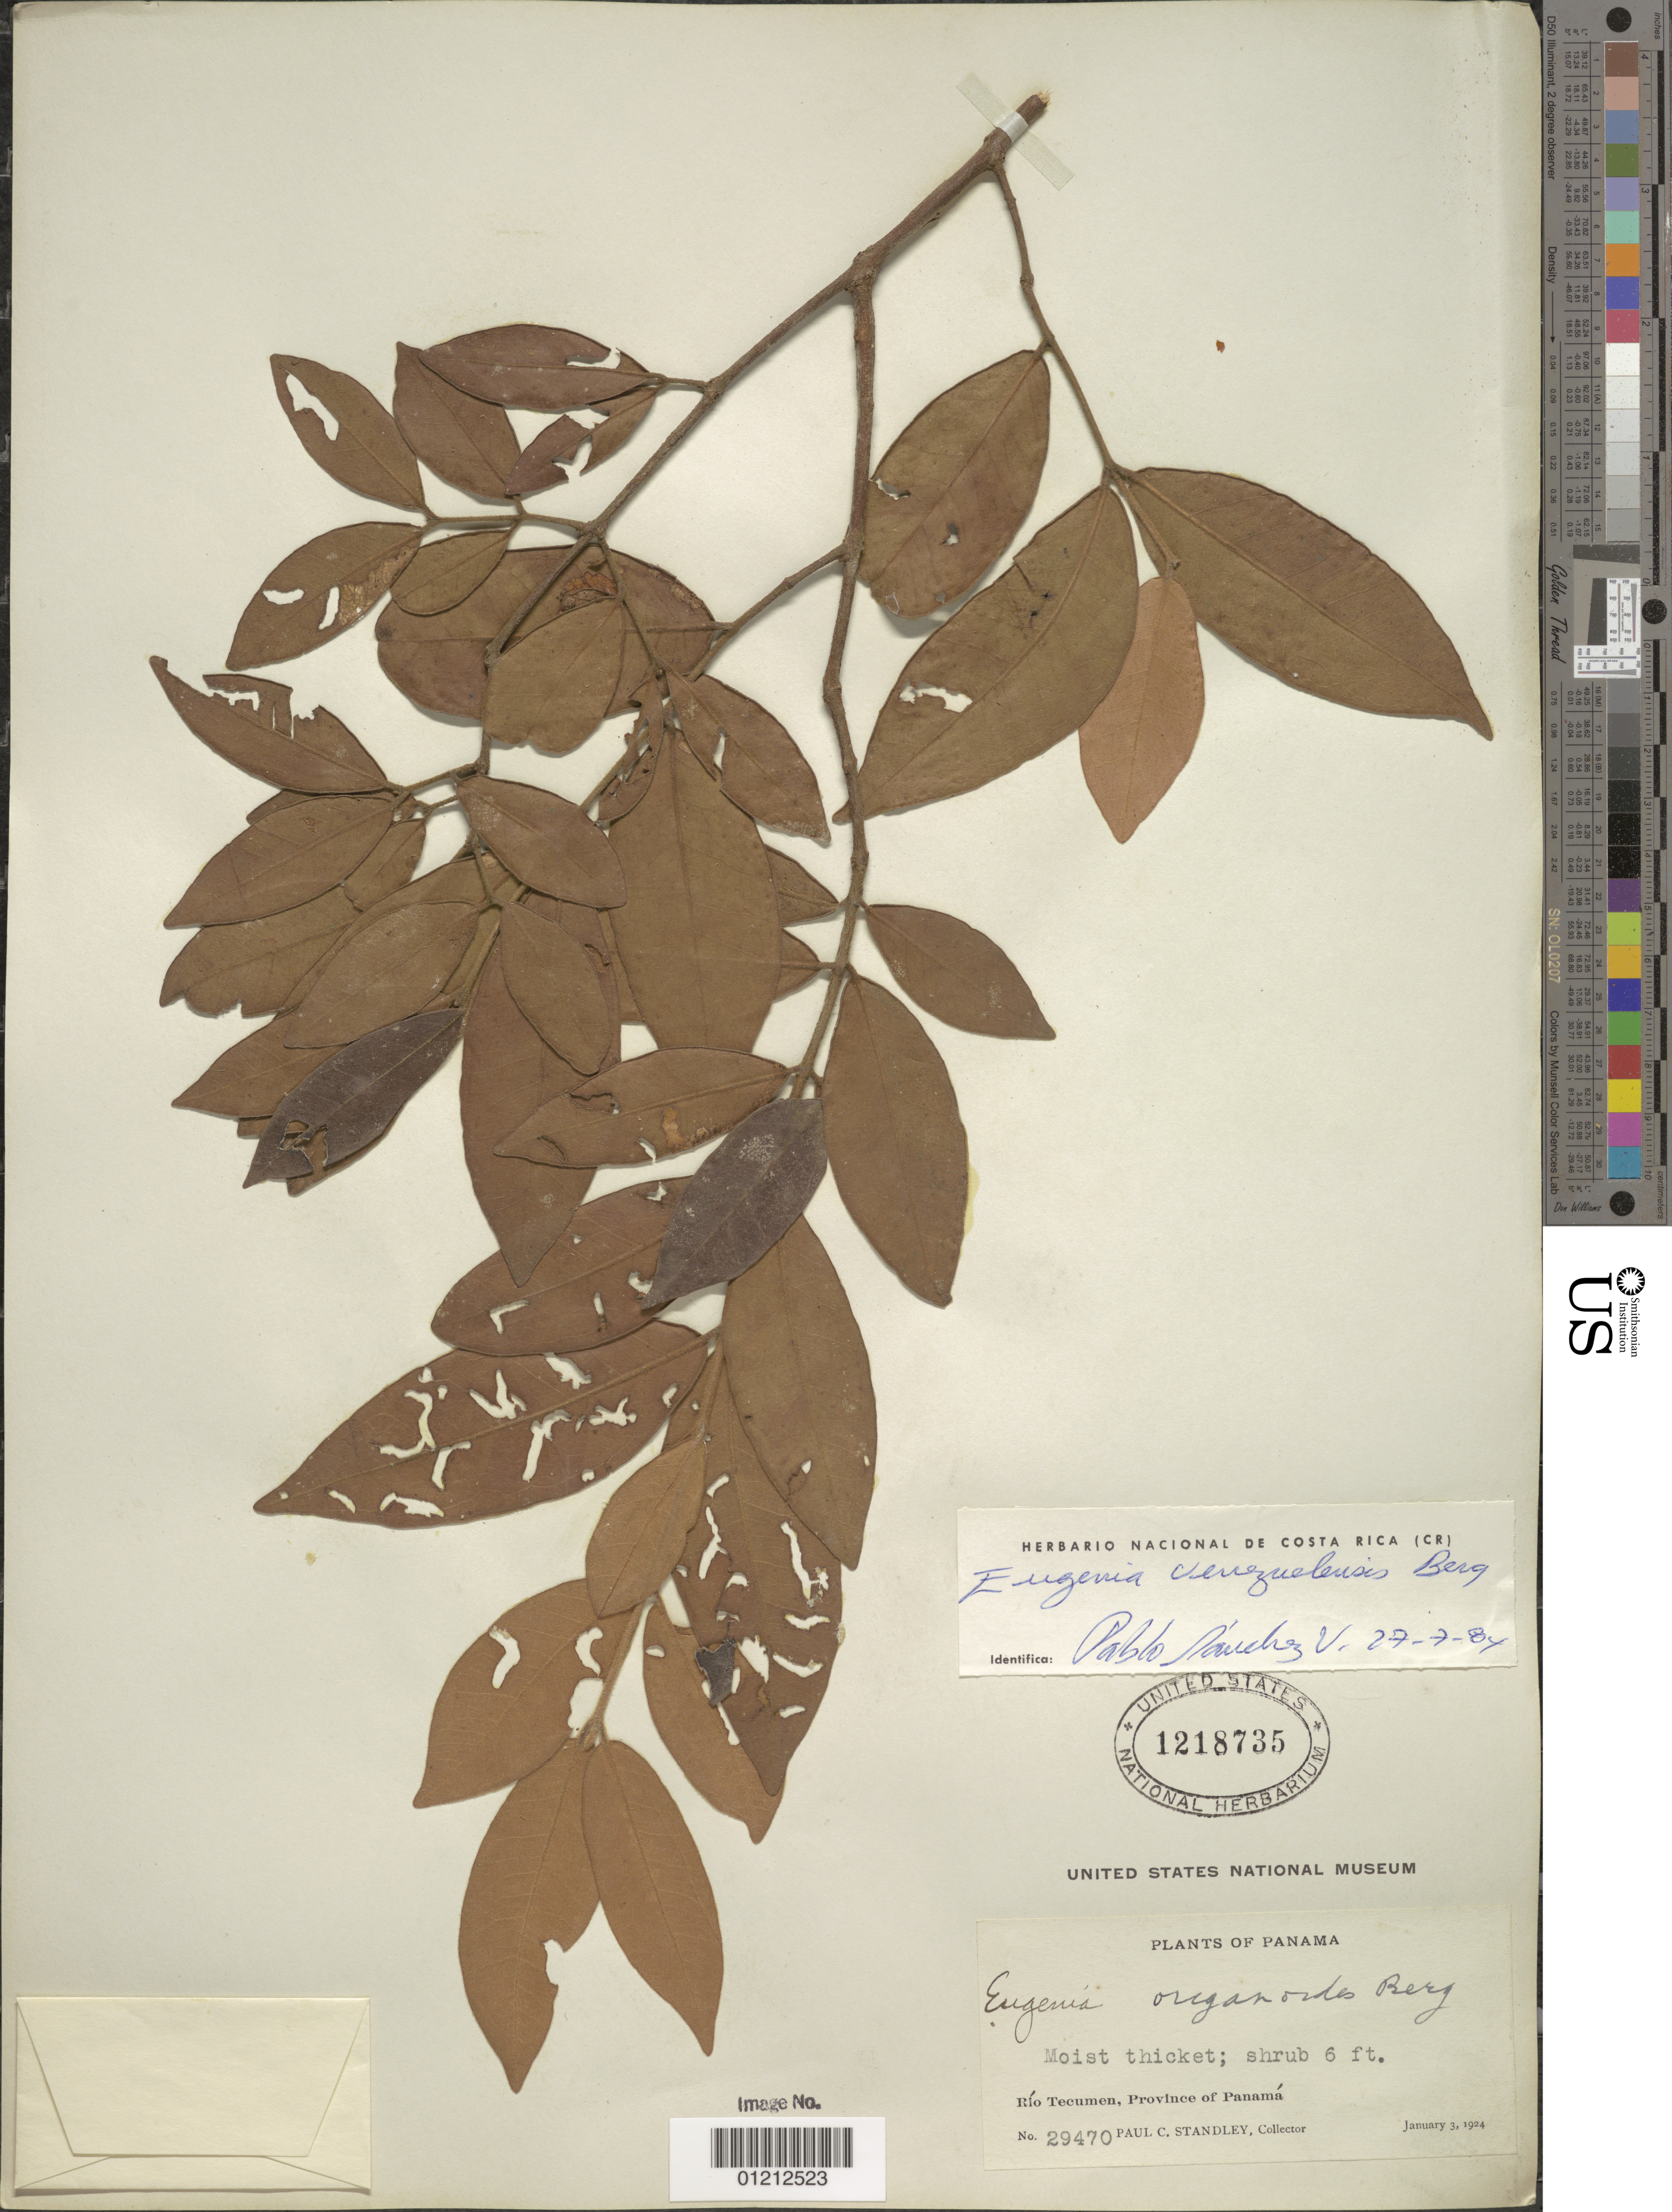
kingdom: Plantae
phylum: Tracheophyta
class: Magnoliopsida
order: Myrtales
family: Myrtaceae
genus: Eugenia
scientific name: Eugenia venezuelensis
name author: O. Berg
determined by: Sánchez Vindas, P. E.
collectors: P. C. Standley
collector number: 29470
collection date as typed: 03 Jan 1924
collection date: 1924-01-03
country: Panama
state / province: Panamá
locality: Río Tecumen.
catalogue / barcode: US 1218735